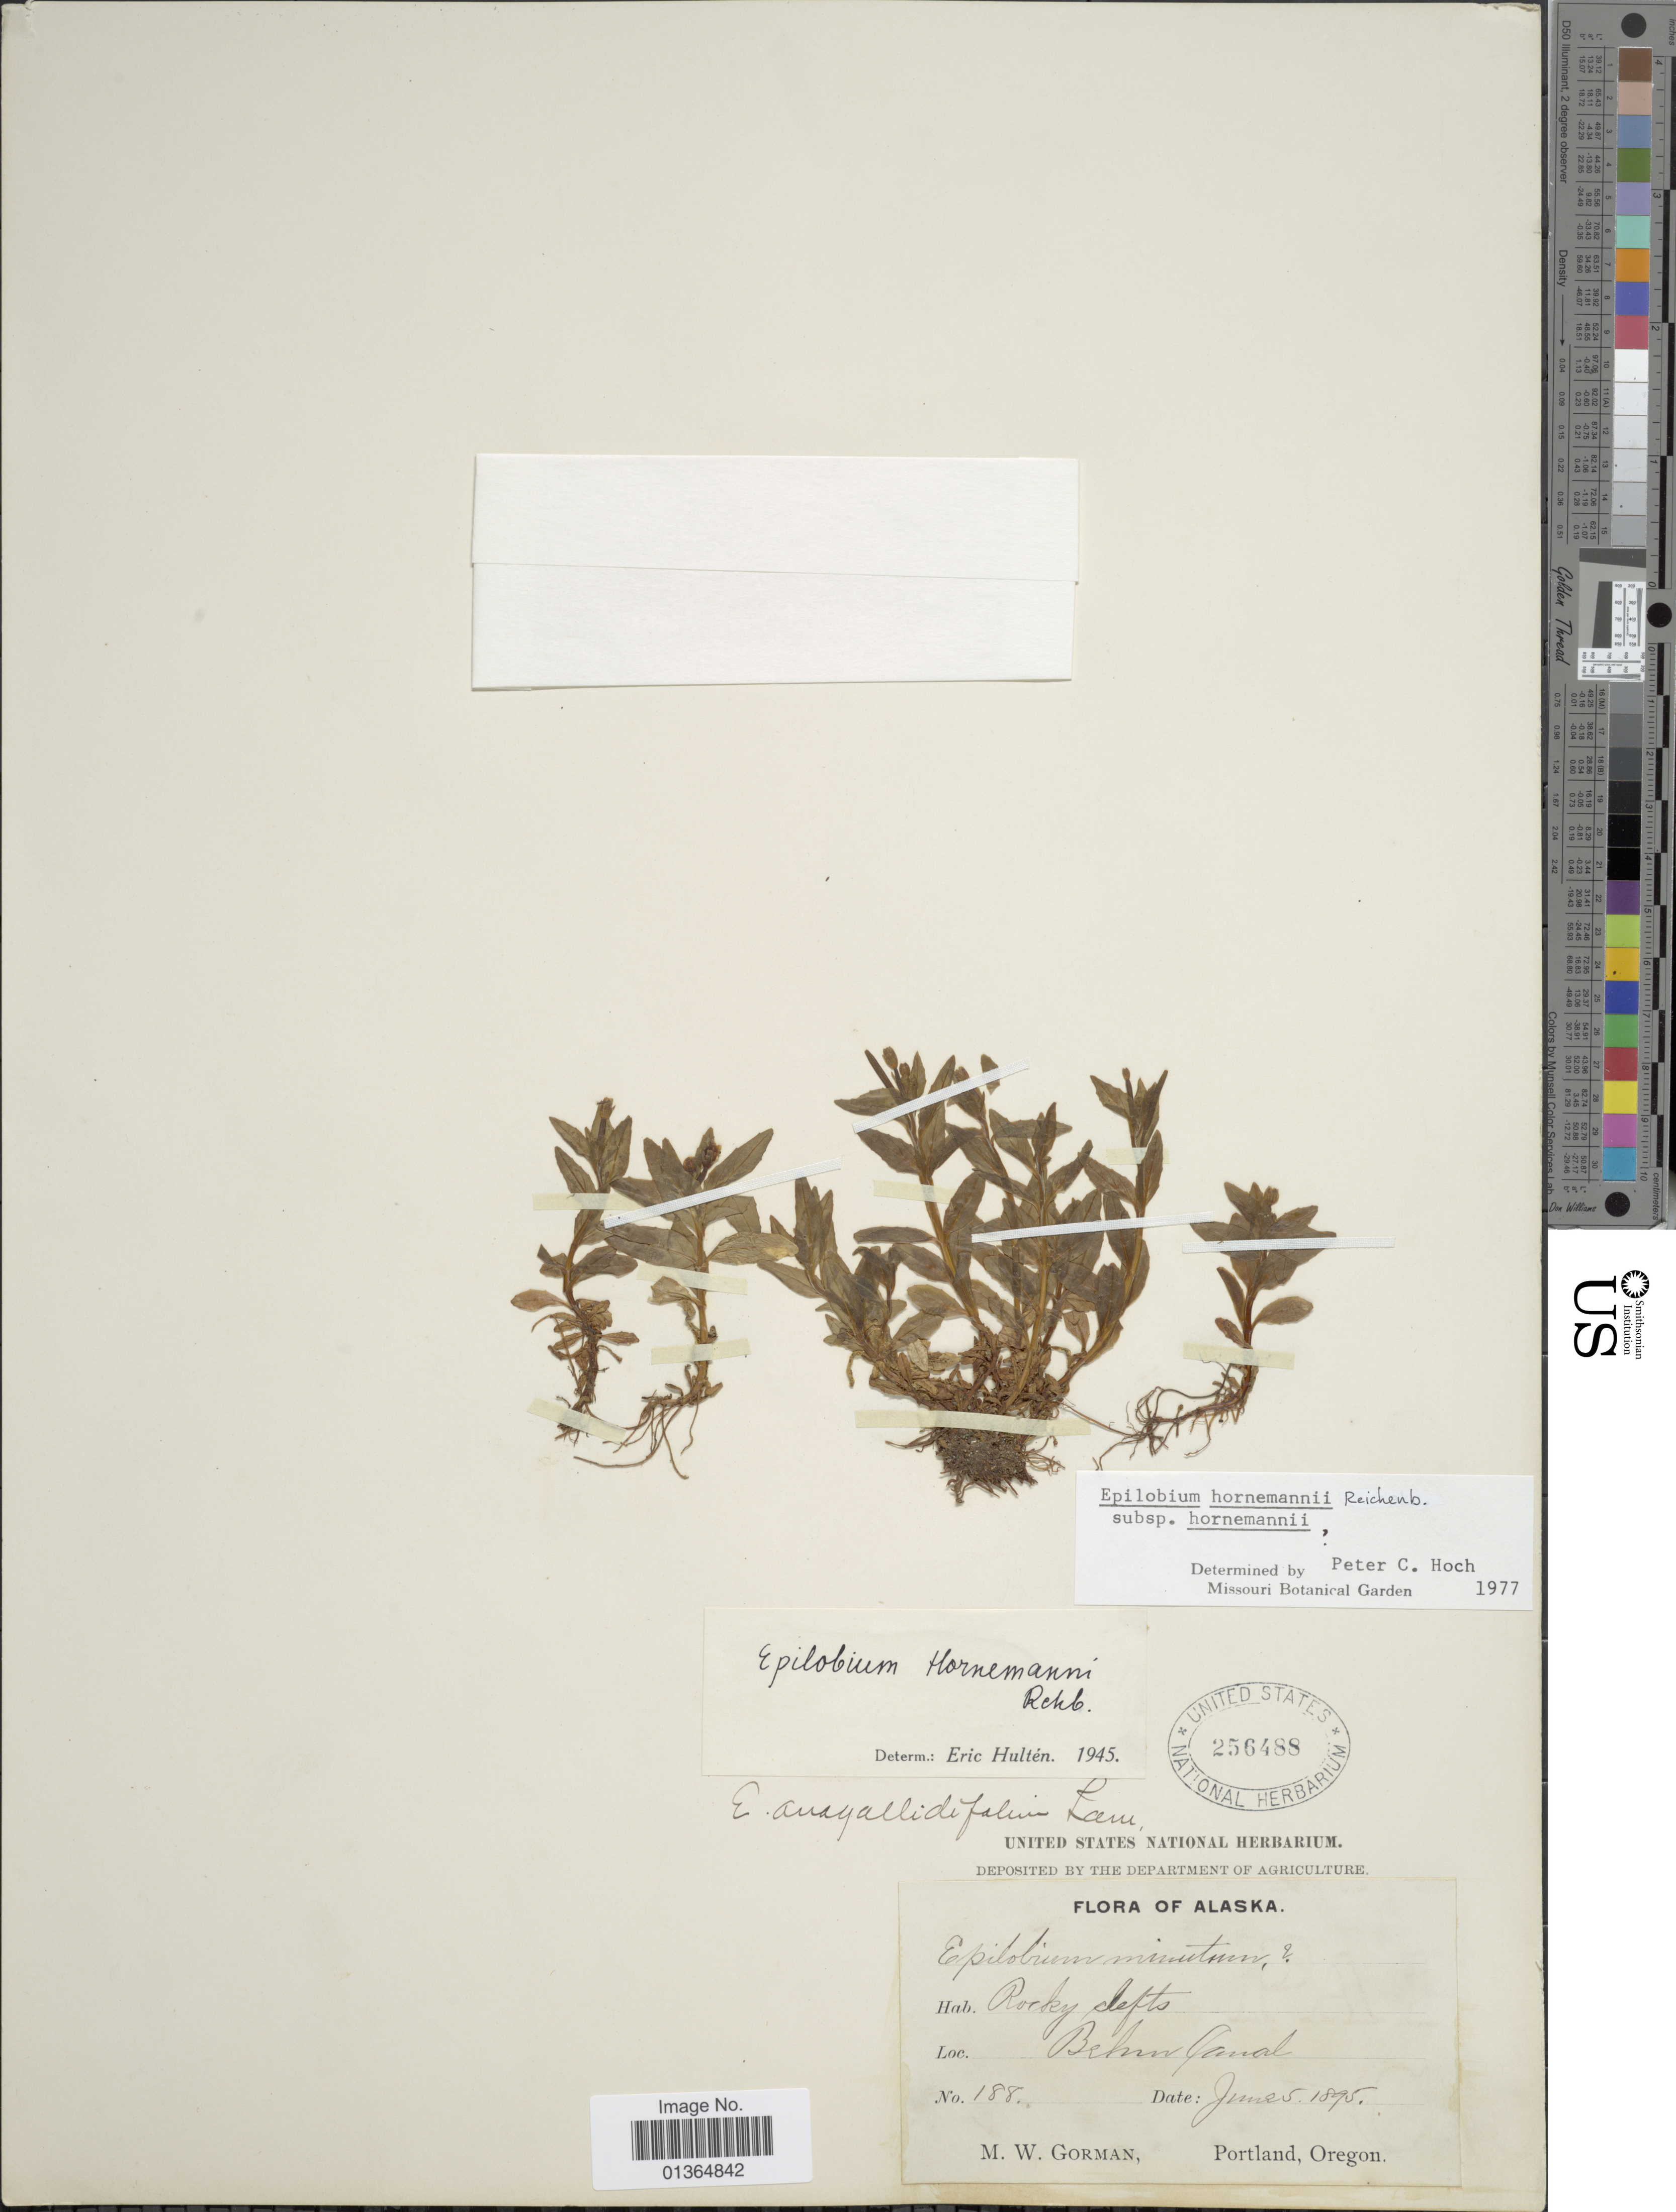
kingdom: Plantae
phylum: Tracheophyta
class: Magnoliopsida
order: Myrtales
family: Onagraceae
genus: Epilobium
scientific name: Epilobium hornemannii subsp. hornemannii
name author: Rchb.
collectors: M. W. Gorman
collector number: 188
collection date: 1895-06-05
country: United States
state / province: Alaska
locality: Behm Canal.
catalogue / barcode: US 256488